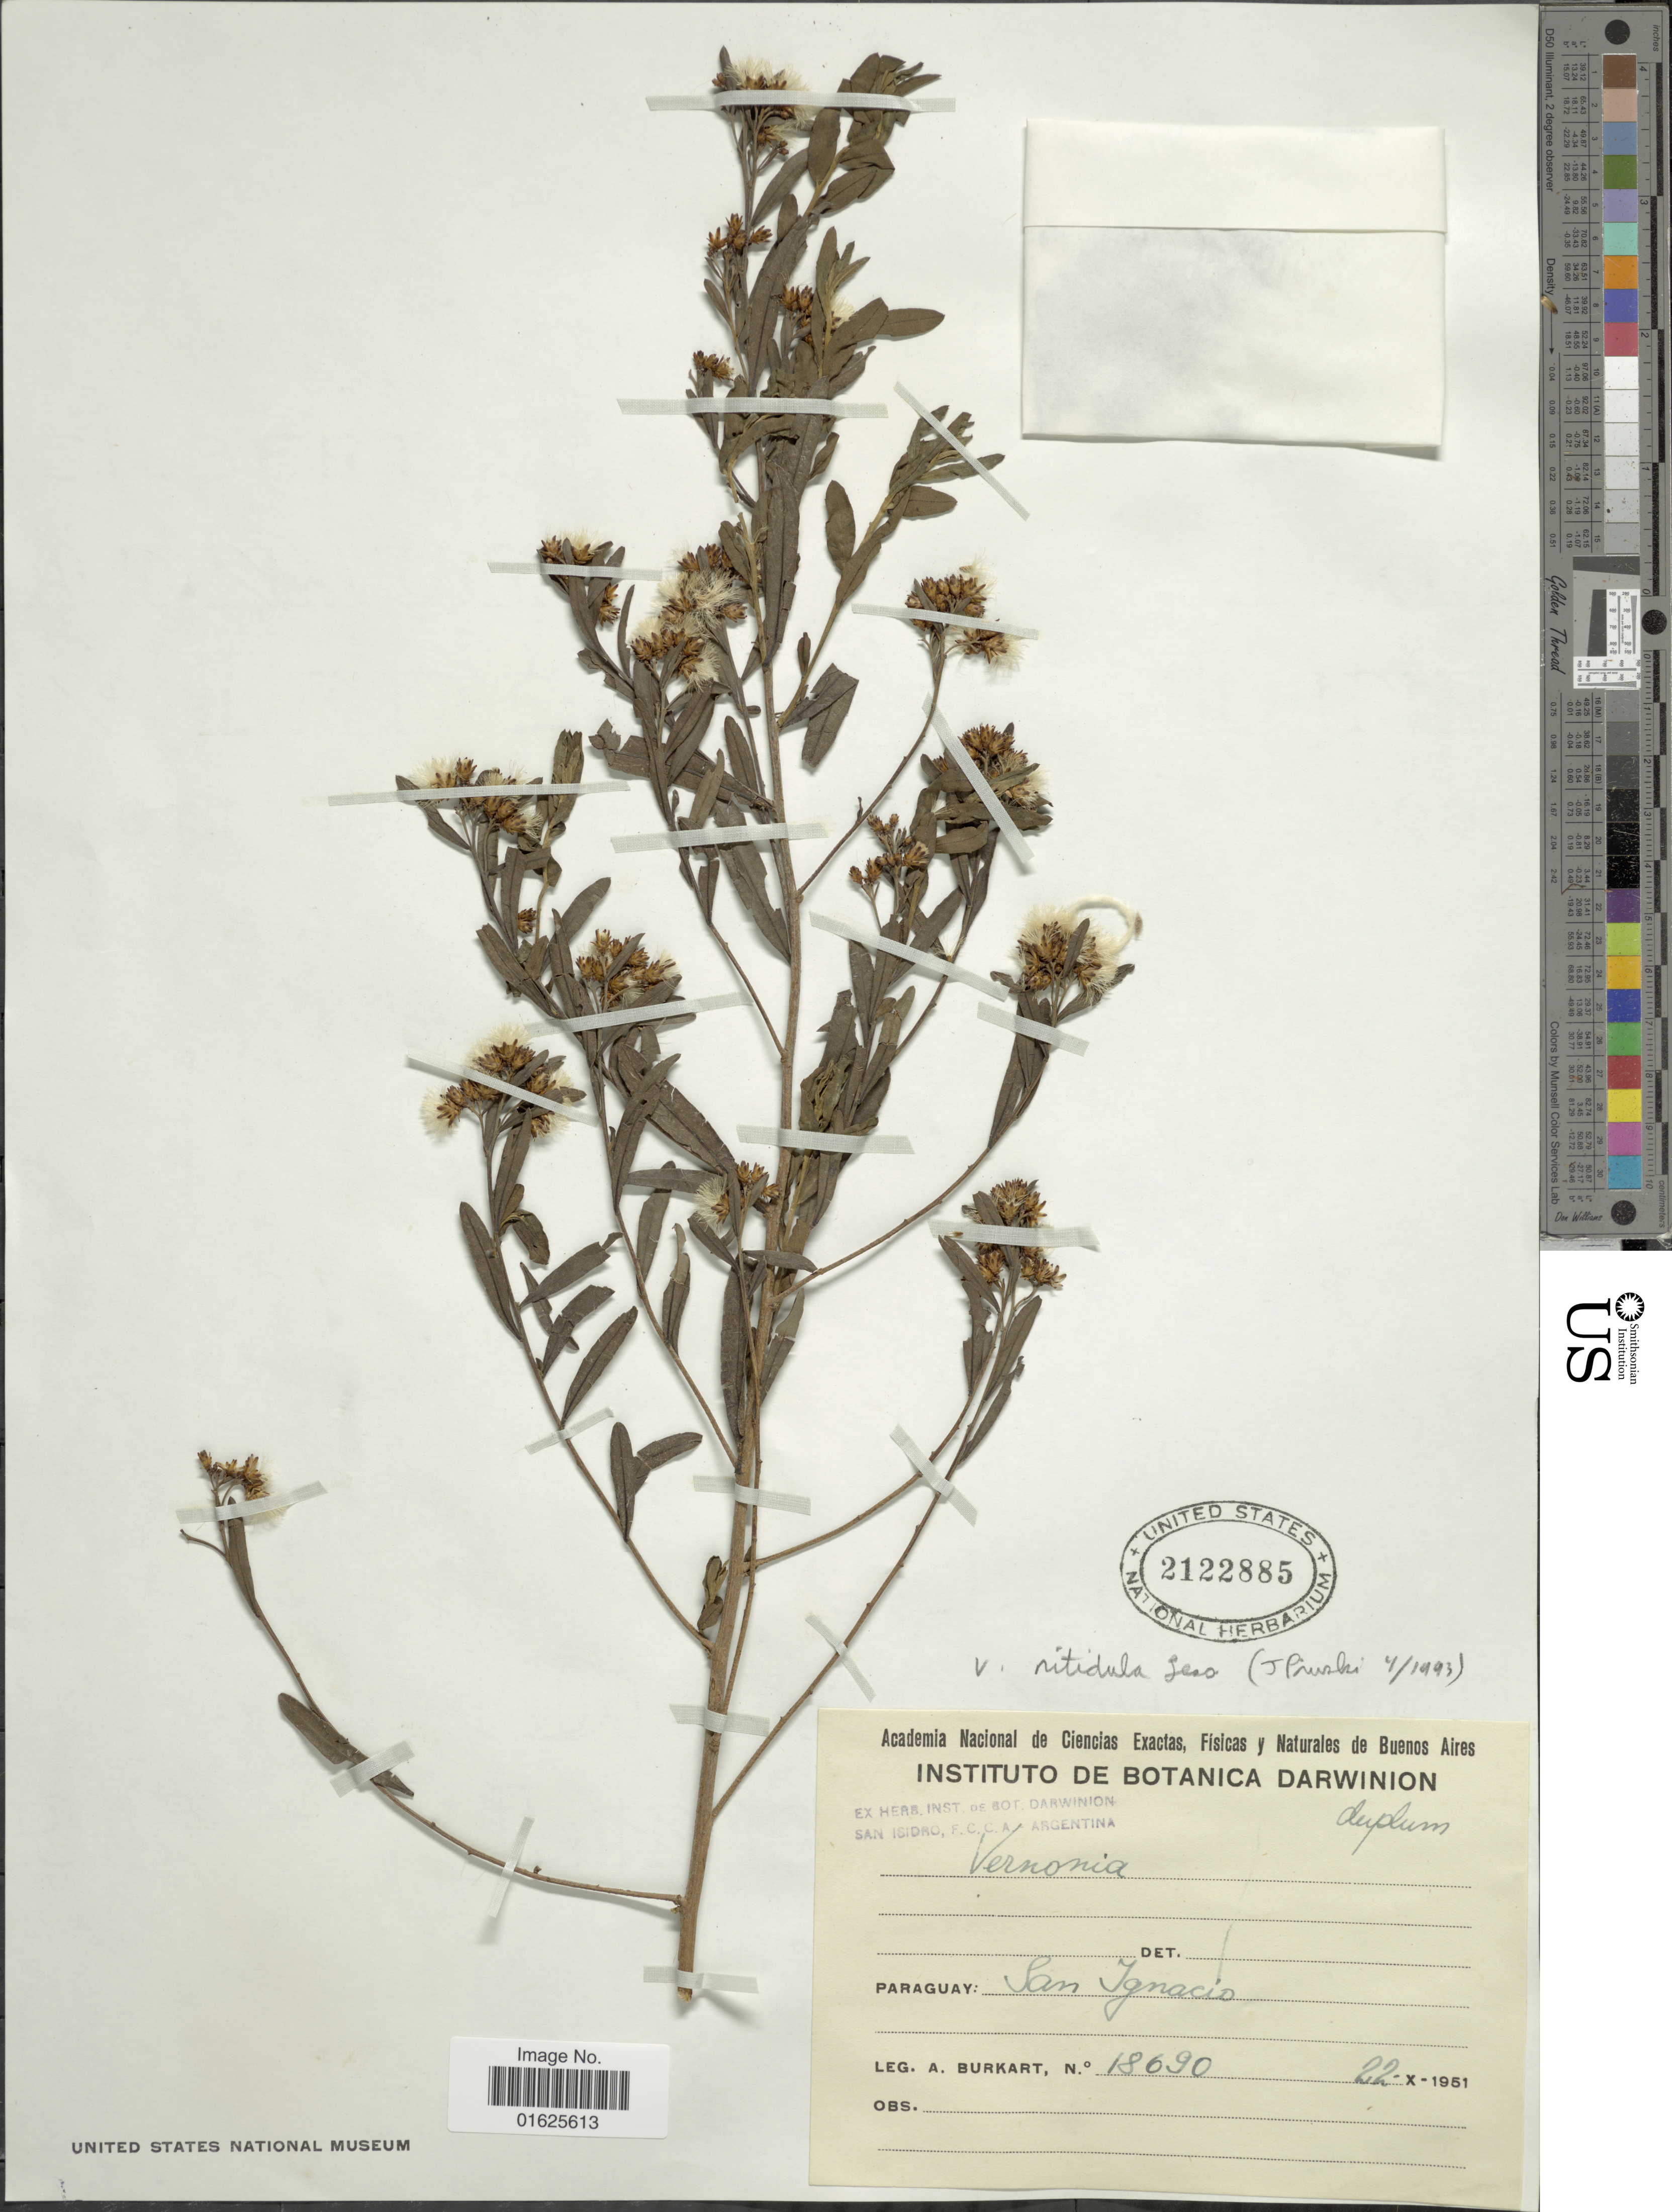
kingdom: Plantae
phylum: Tracheophyta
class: Magnoliopsida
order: Asterales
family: Asteraceae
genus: Vernonanthura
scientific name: Vernonanthura montevidensis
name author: (Spreng.) H. Rob.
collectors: A. E. Burkart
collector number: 18690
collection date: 1951-11-22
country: Paraguay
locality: San Ignacio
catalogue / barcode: US 2122885